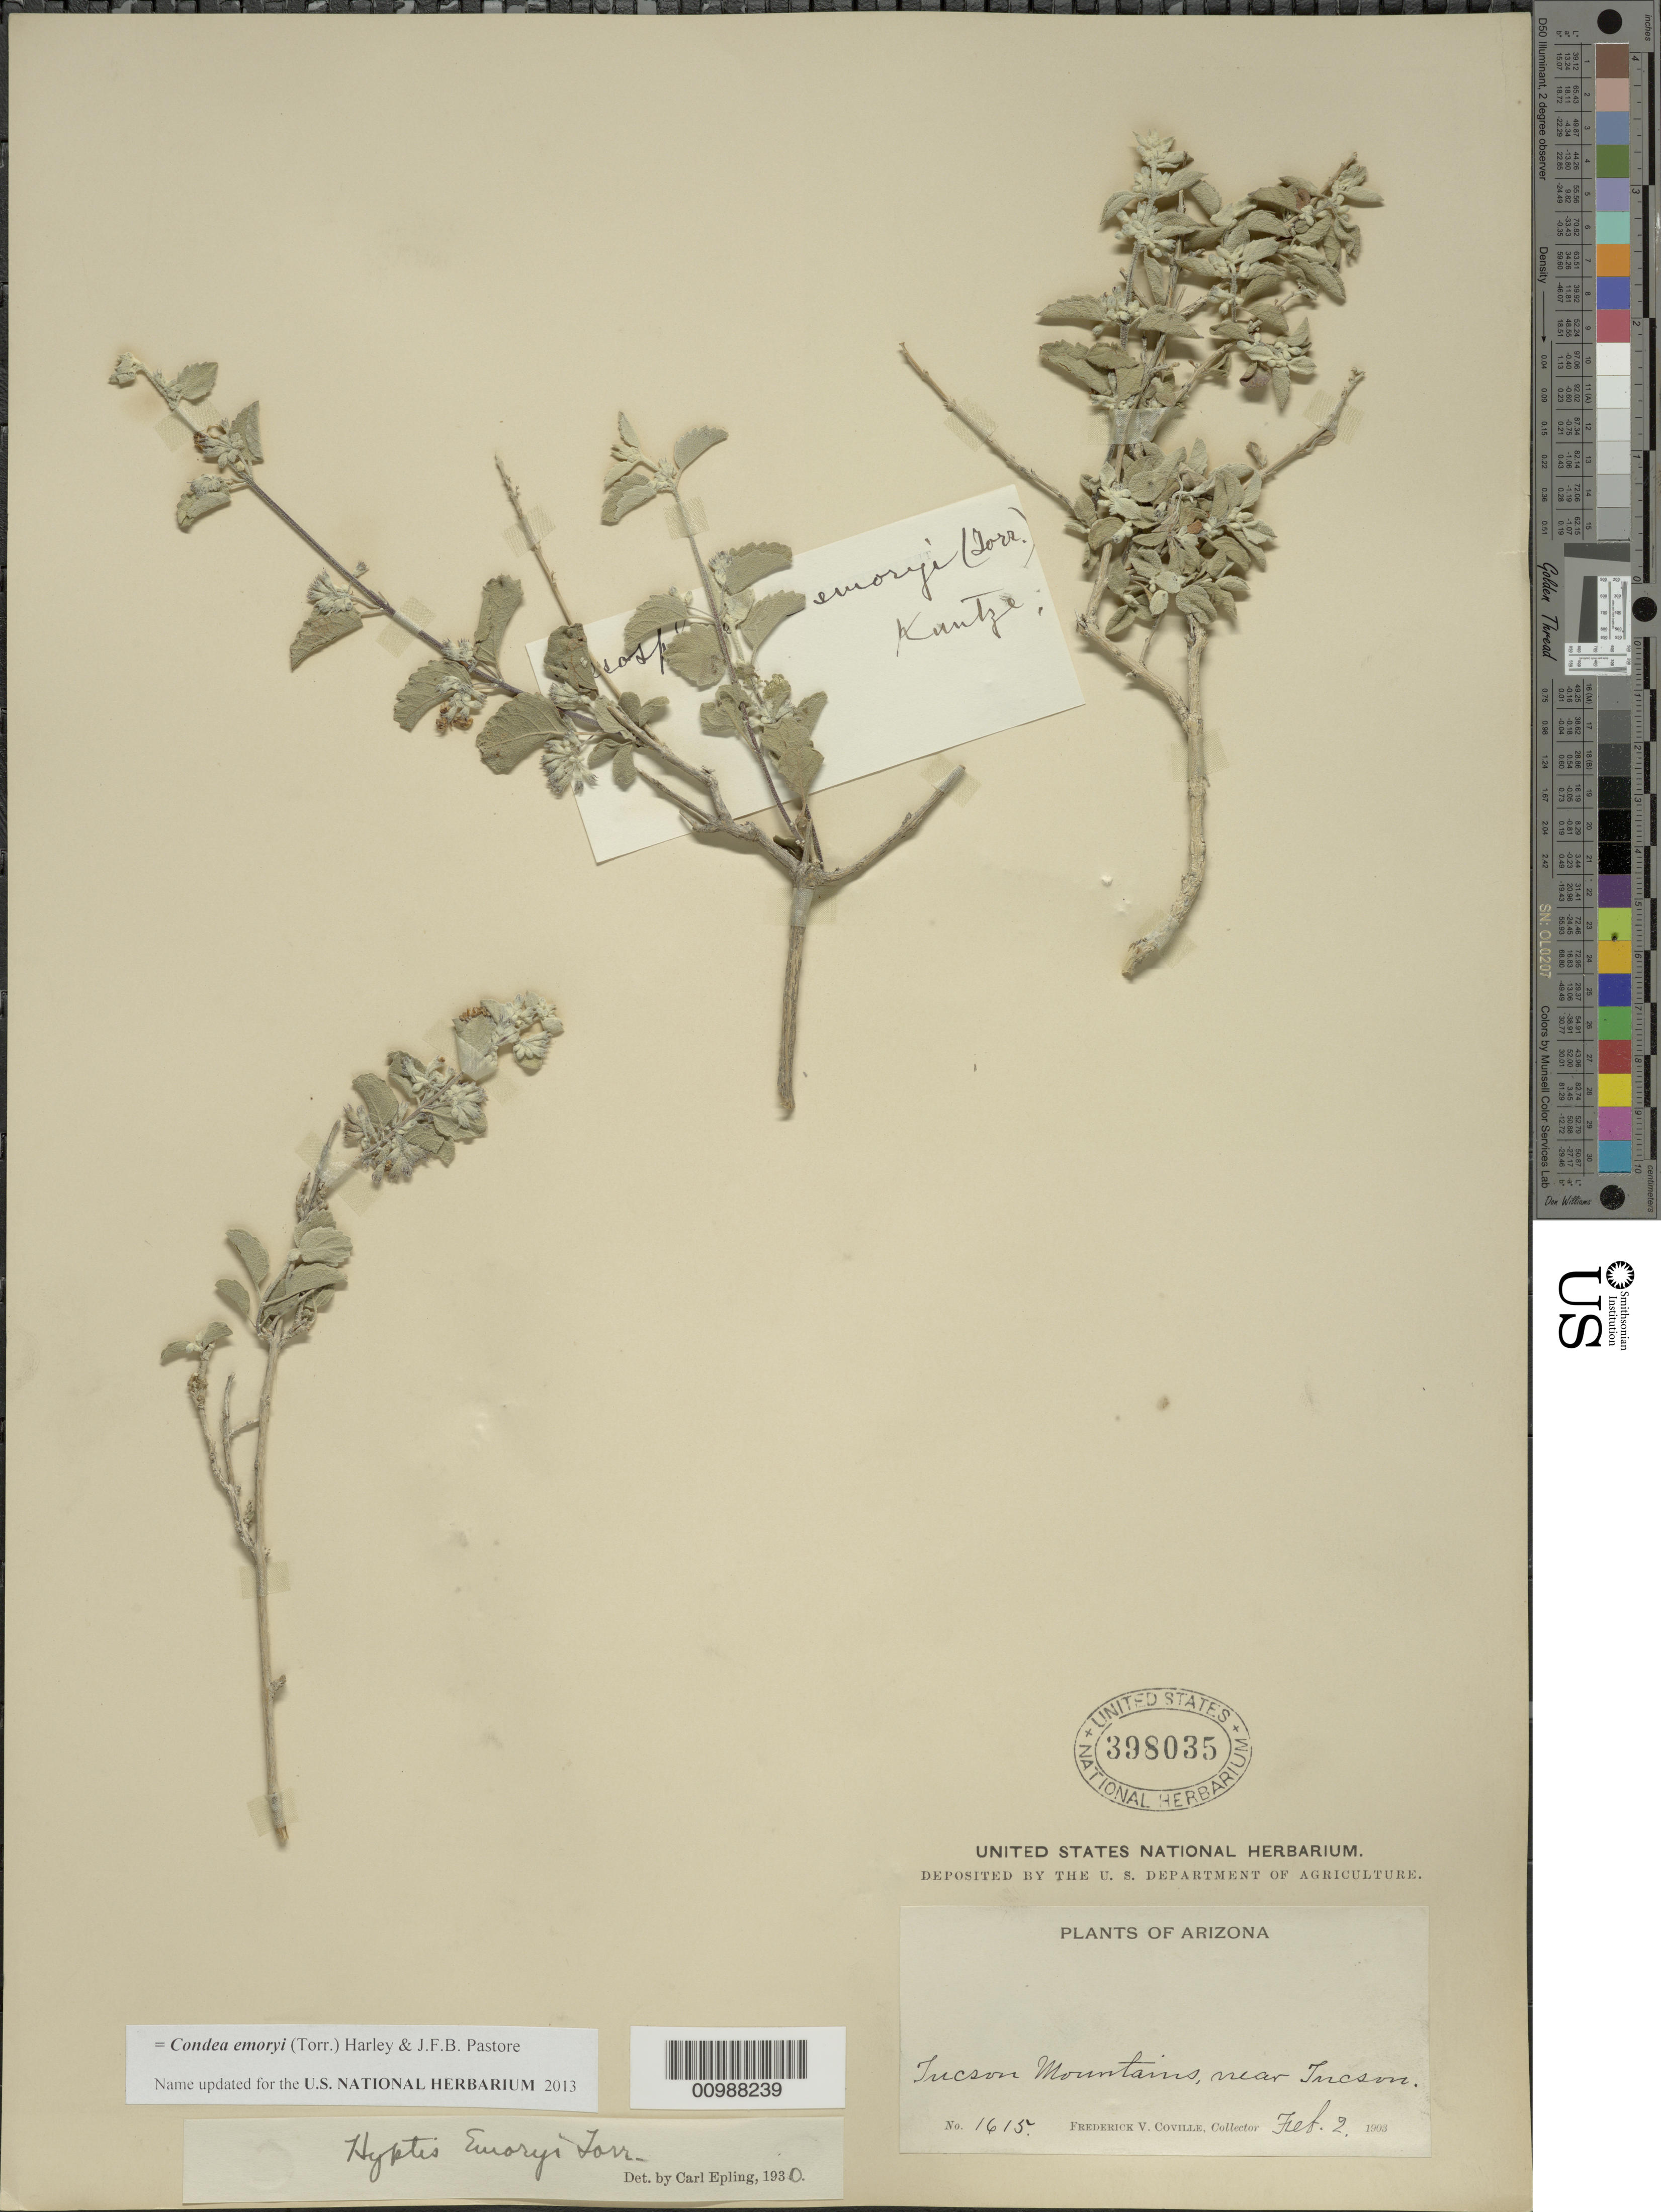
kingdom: Plantae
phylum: Tracheophyta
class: Magnoliopsida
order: Lamiales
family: Lamiaceae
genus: Condea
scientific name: Condea emoryi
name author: (Torr.) Harley & J.F.B. Pastore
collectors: F. V. Coville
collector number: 1615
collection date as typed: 02 Feb 1903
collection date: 1903-02-02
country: United States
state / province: Arizona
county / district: Pima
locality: Tucson Mountains near Tucson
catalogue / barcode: US 398035